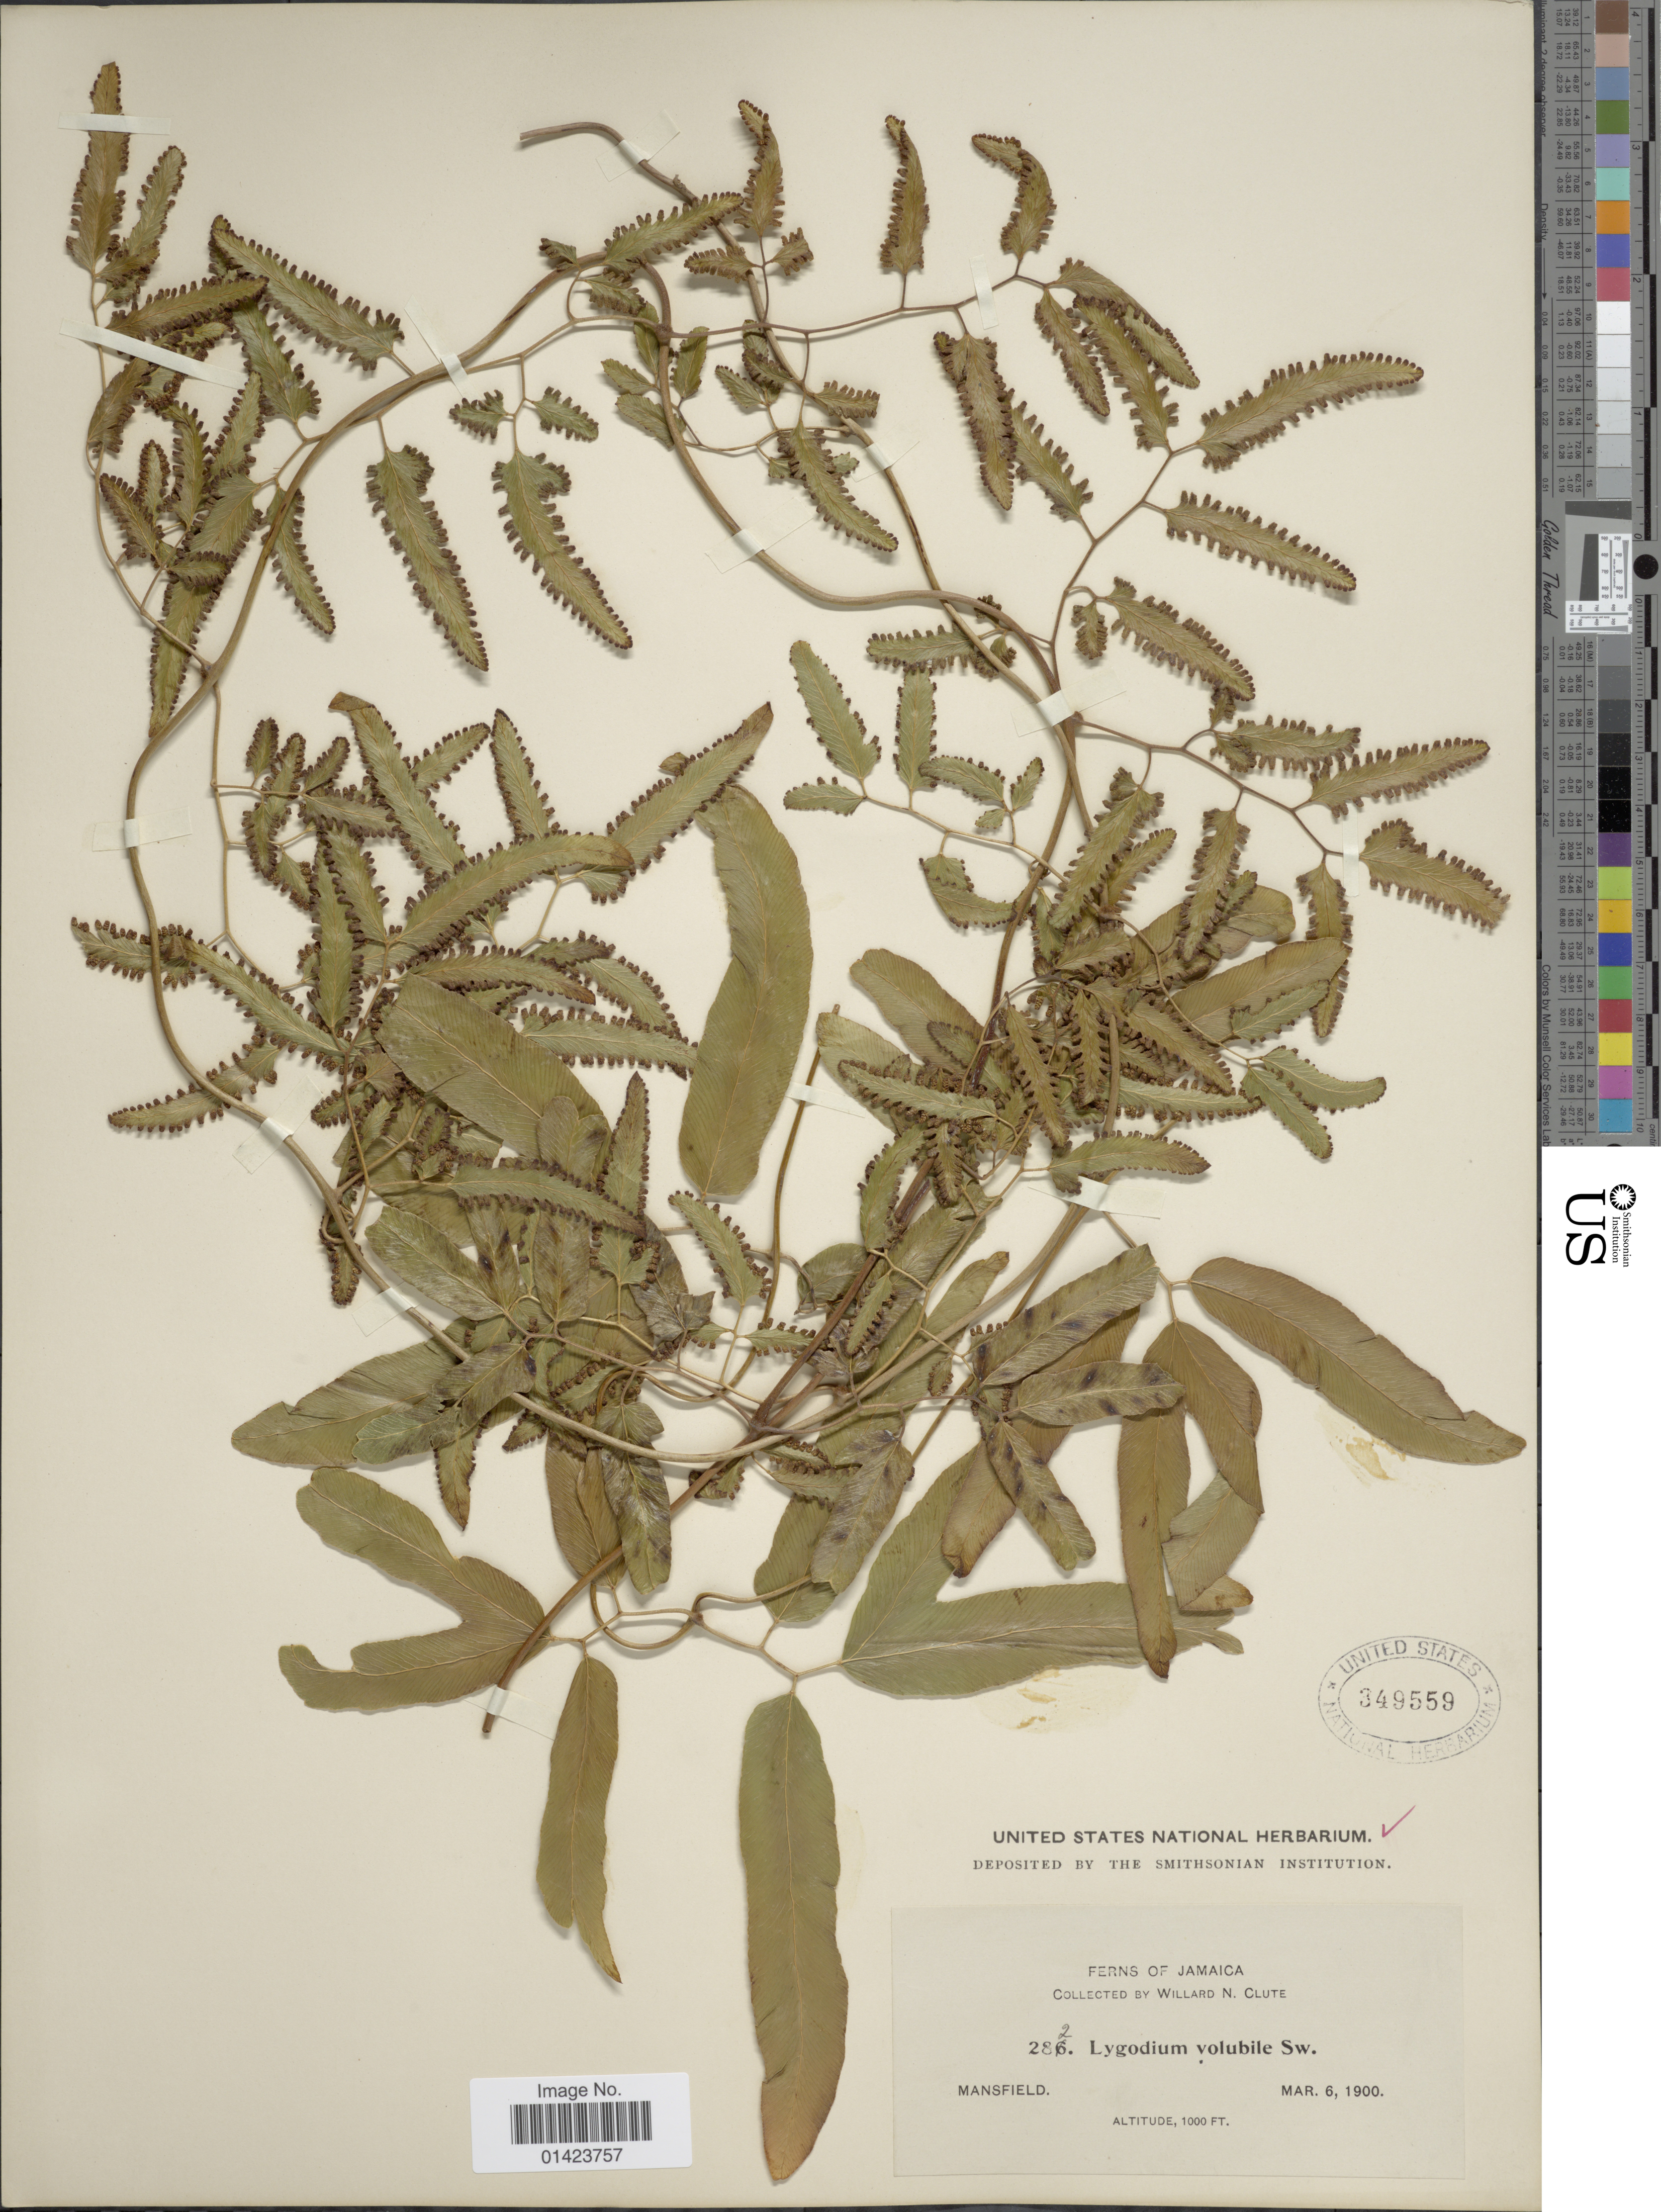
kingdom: Plantae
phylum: Tracheophyta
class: Polypodiopsida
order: Schizaeales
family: Lygodiaceae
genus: Lygodium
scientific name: Lygodium volubile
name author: Sw.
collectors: W. N. Clute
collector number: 282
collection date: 1900-03-06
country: Jamaica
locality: Mansfield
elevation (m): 305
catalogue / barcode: US 349559